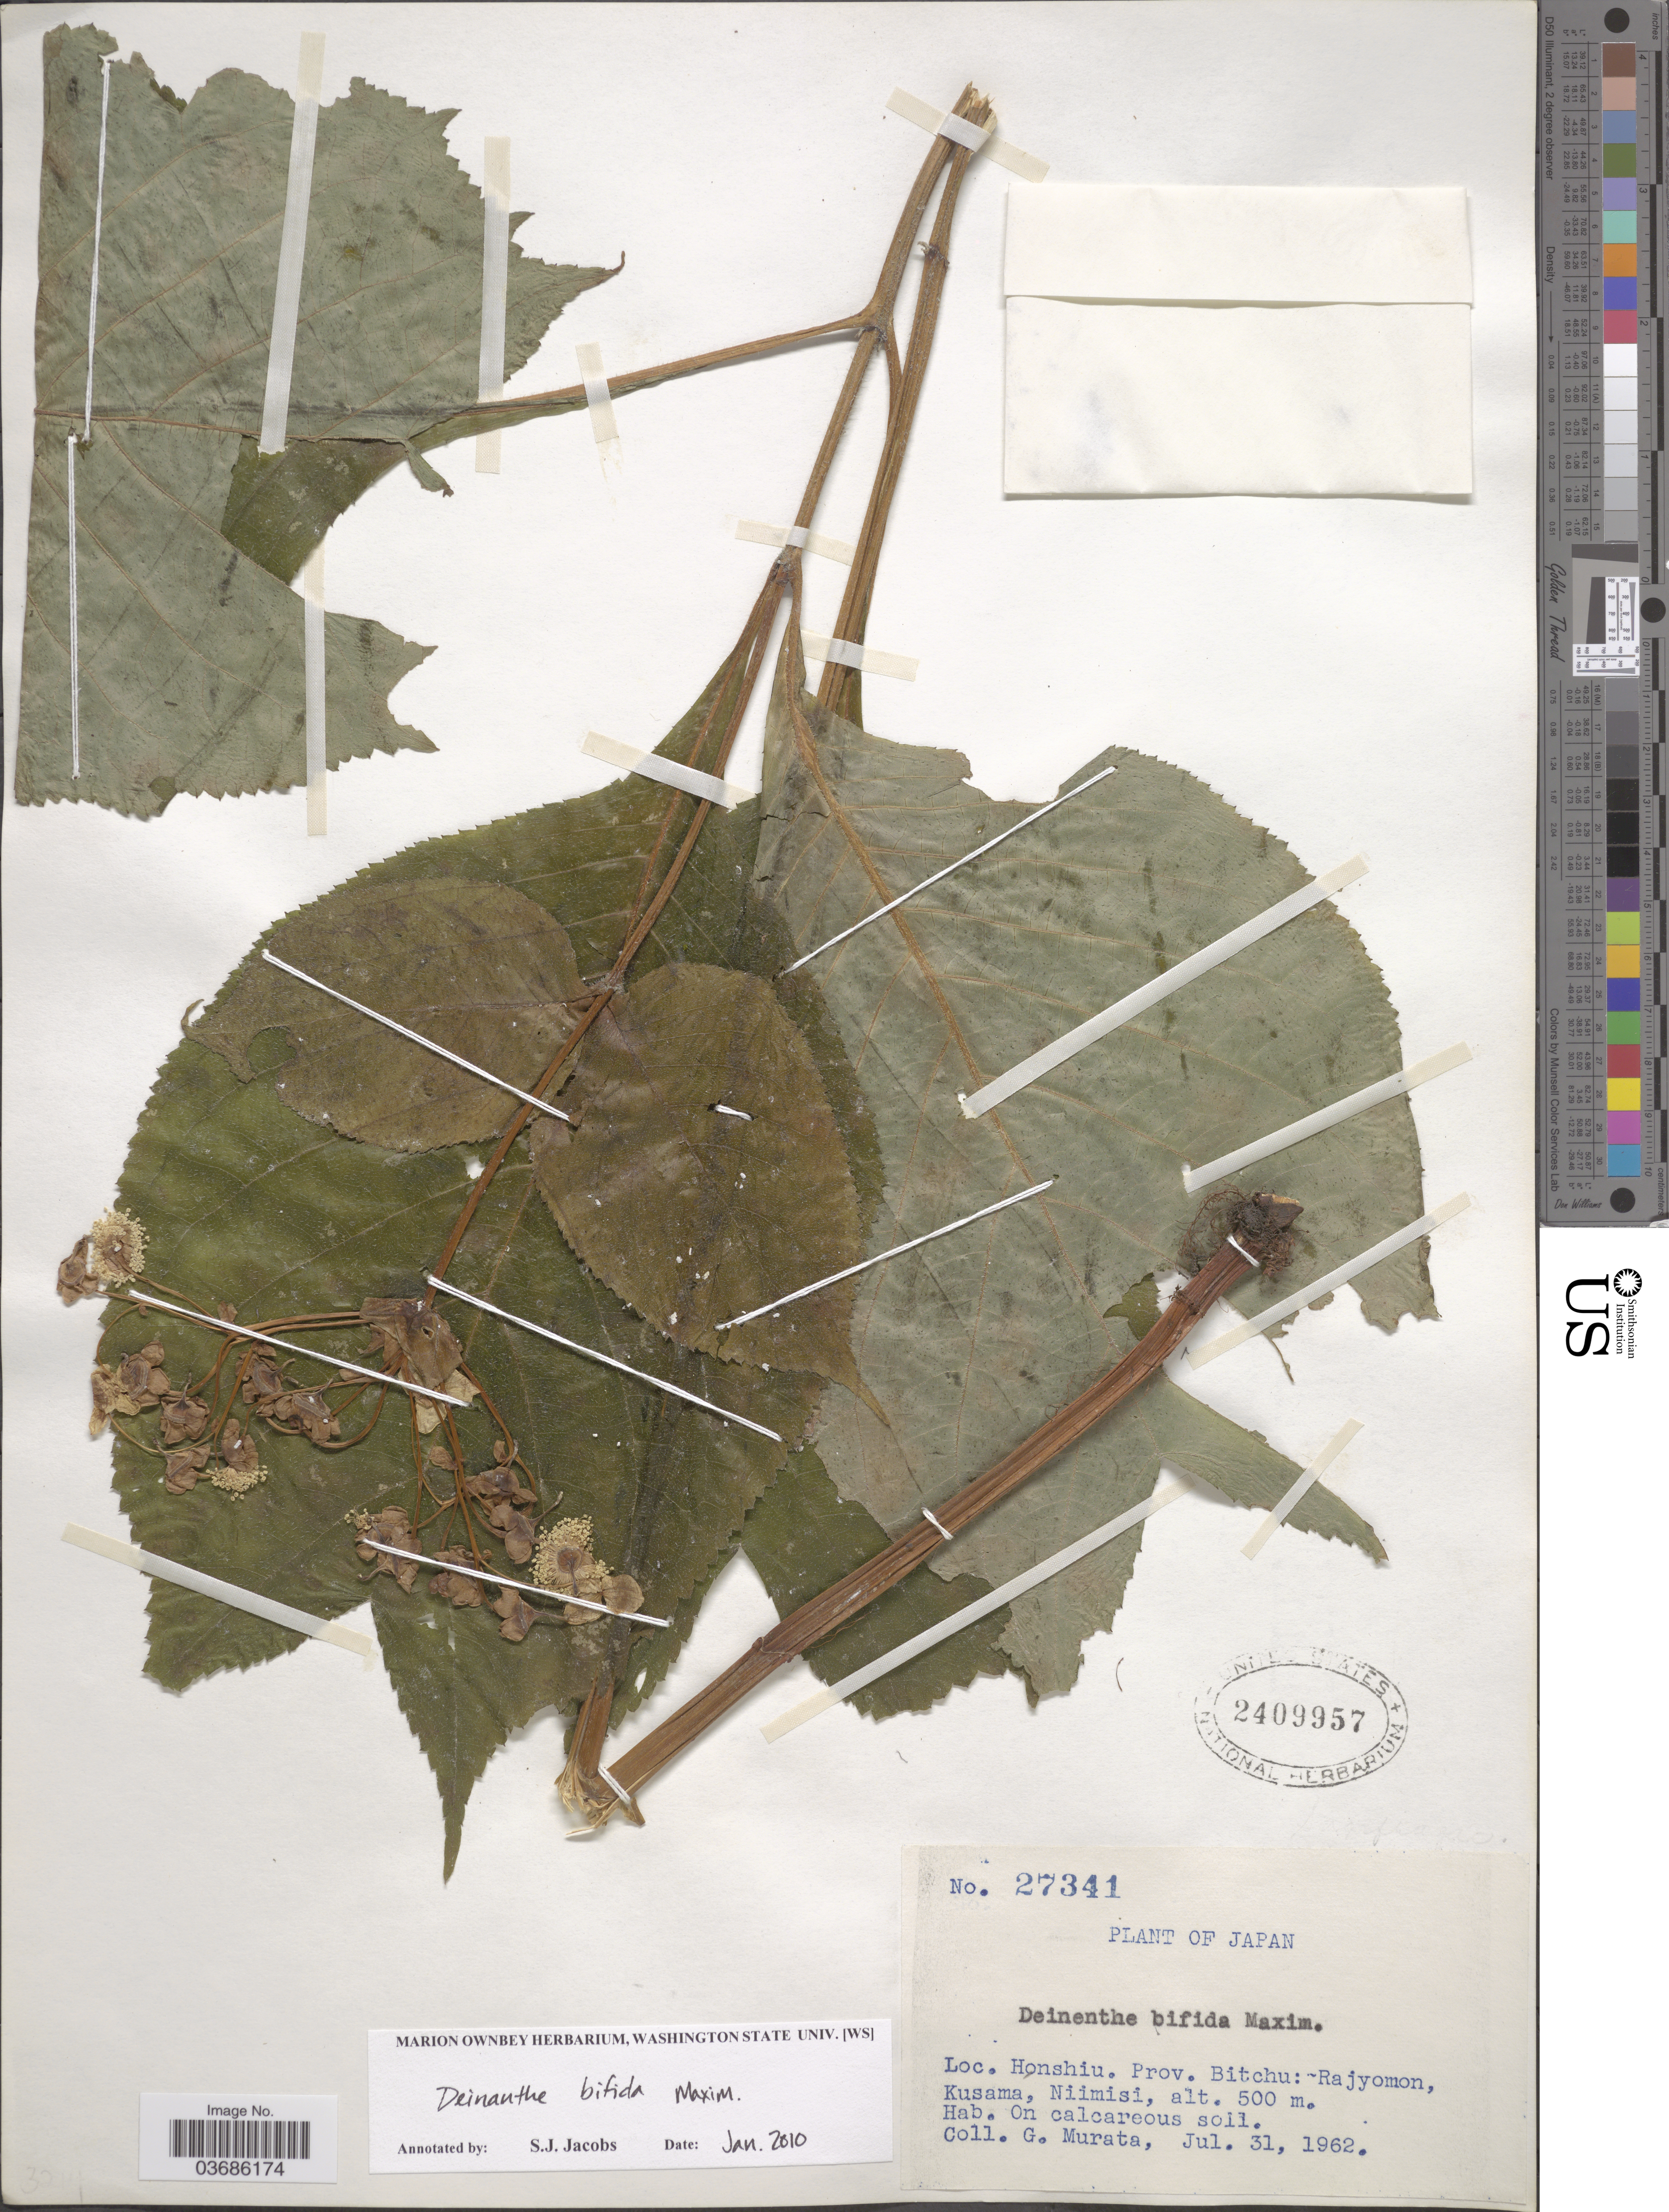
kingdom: Plantae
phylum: Tracheophyta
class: Magnoliopsida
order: Cornales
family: Hydrangeaceae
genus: Hydrangea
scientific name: Hydrangea bifida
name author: (Maxim.) Y. De Smet & C. Granados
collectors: G. Murata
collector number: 27341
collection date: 1962-07-31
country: Japan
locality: Honshiu. Prov. Bitchu: -Rajyomon, Kusama, Niimisi.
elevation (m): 500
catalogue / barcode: US 2409957